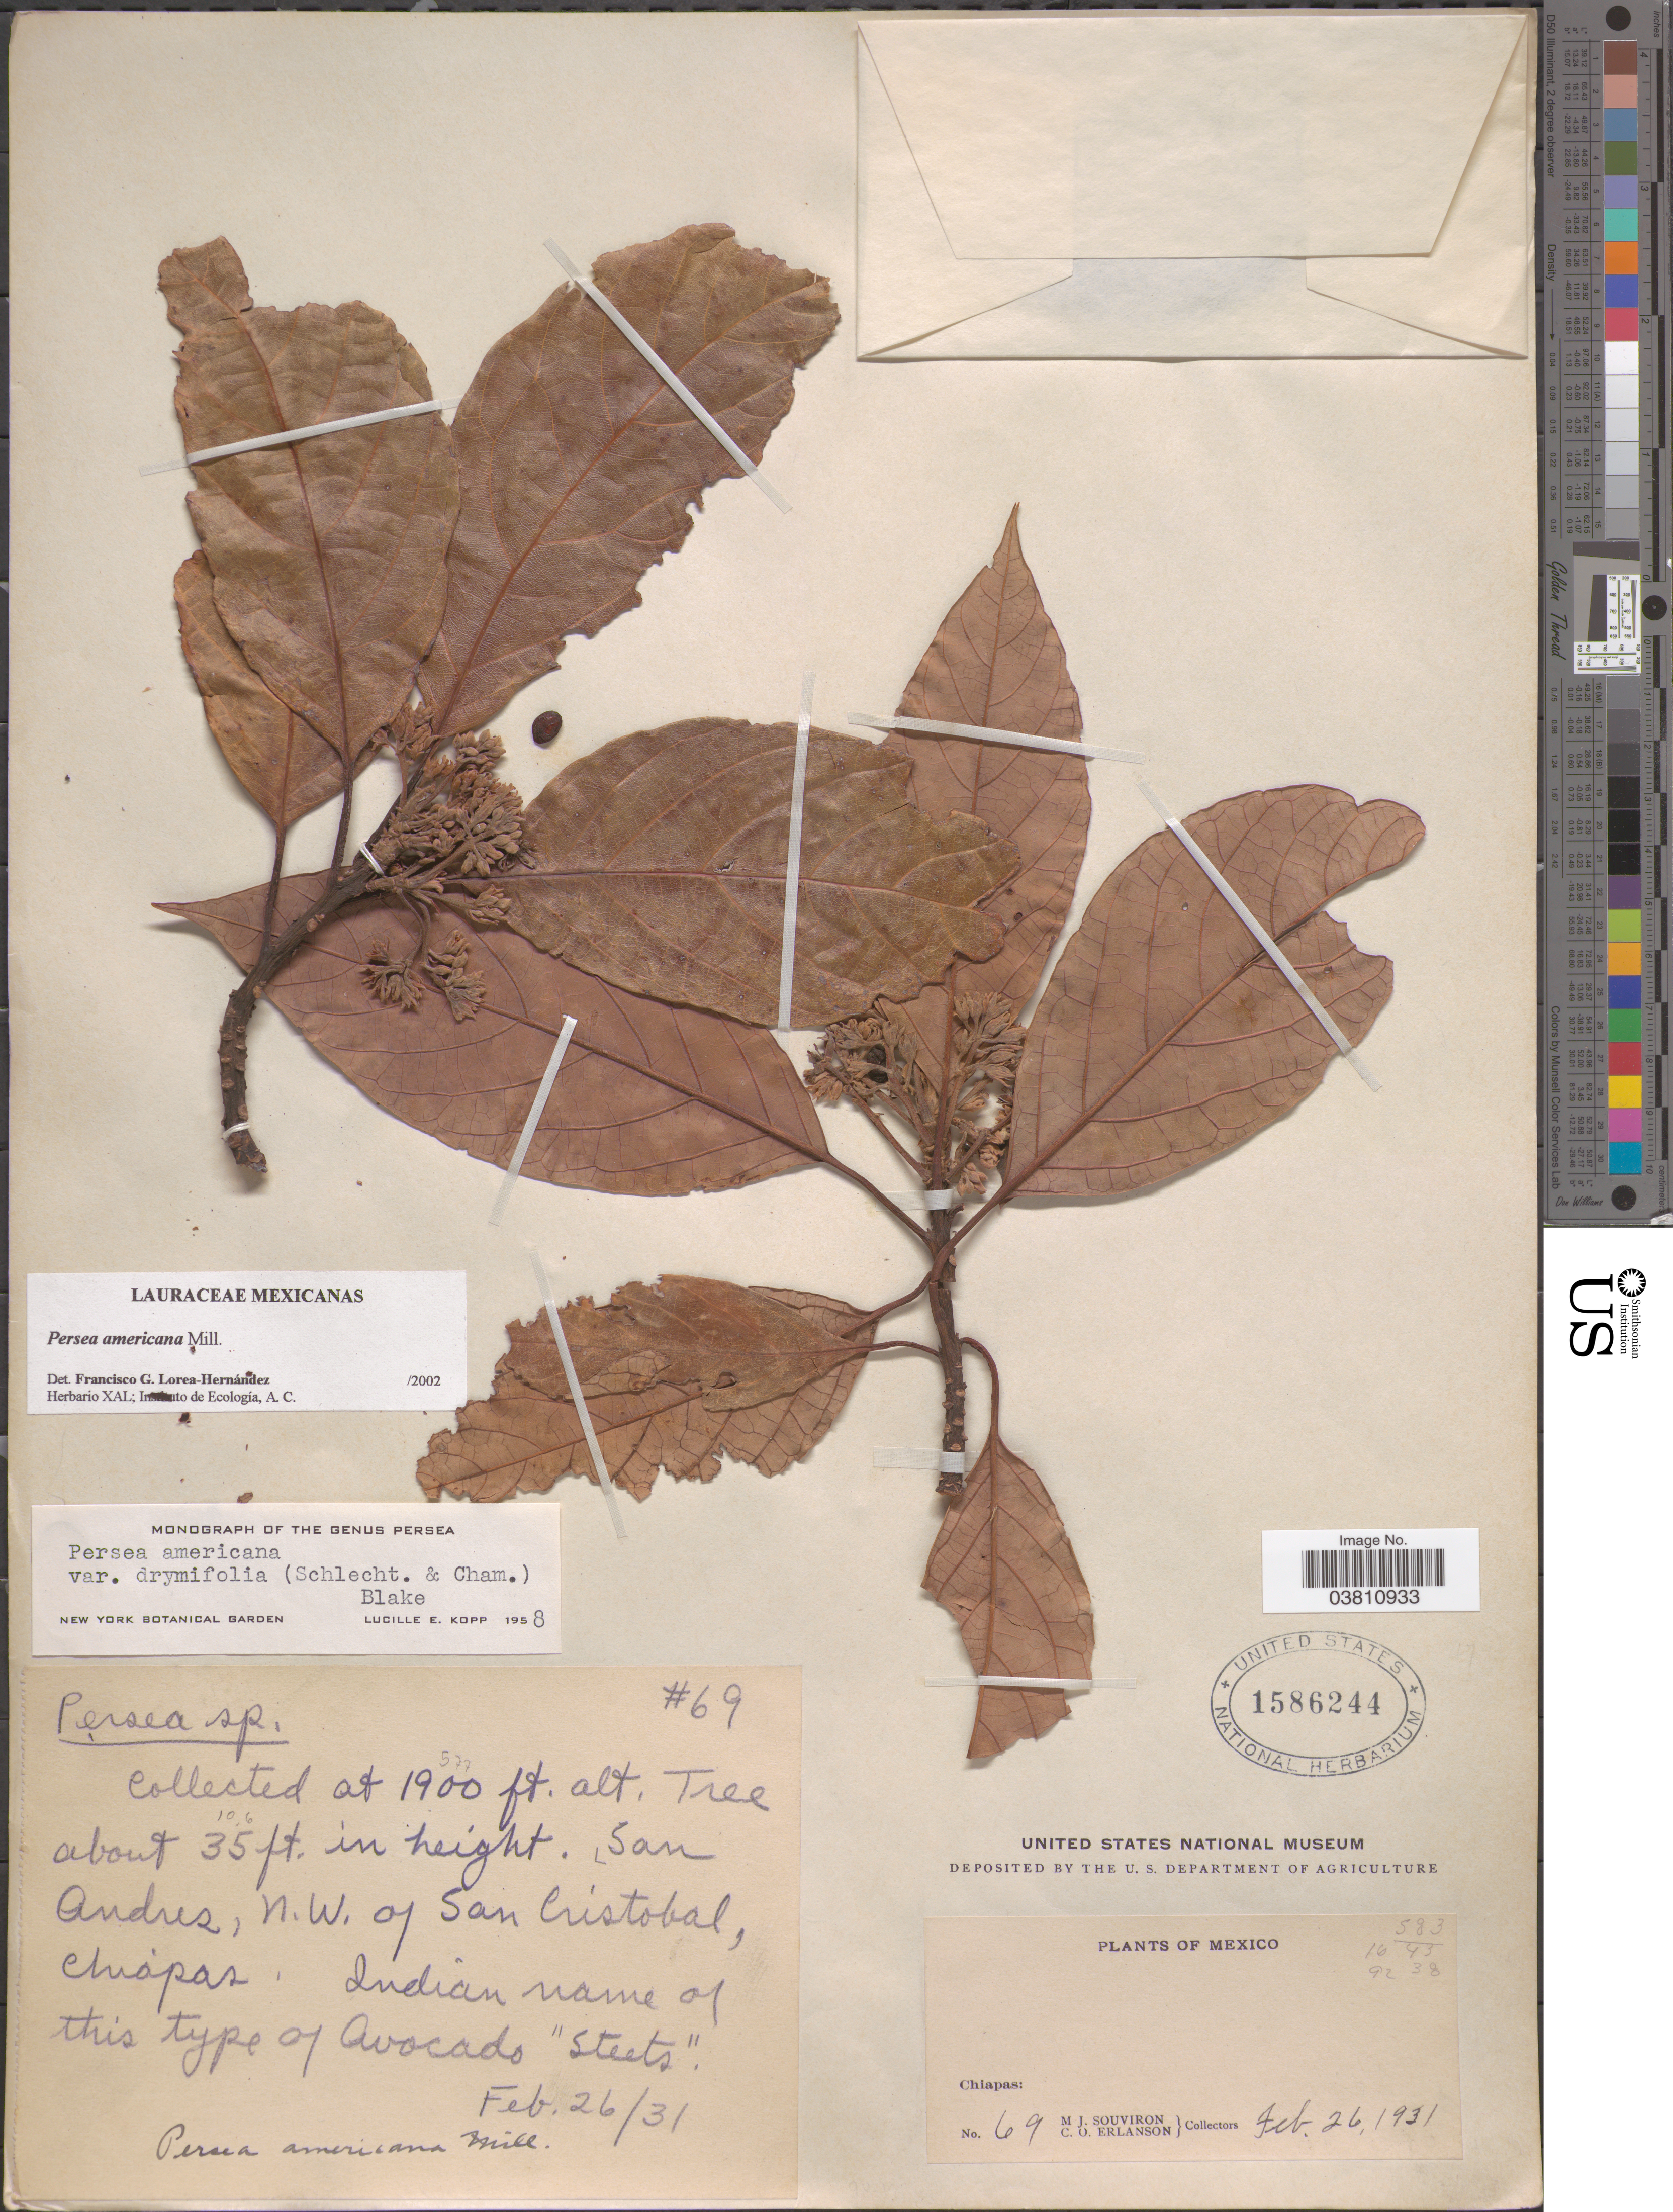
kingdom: Plantae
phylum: Tracheophyta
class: Magnoliopsida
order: Laurales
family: Lauraceae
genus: Persea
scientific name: Persea americana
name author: Mill.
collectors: M. J. Souviron & C. O. Erlanson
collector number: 69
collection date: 1931-02-26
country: Mexico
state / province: Chiapas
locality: San Andres, N.W. of San Cristobal.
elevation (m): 579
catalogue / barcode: US 1586244